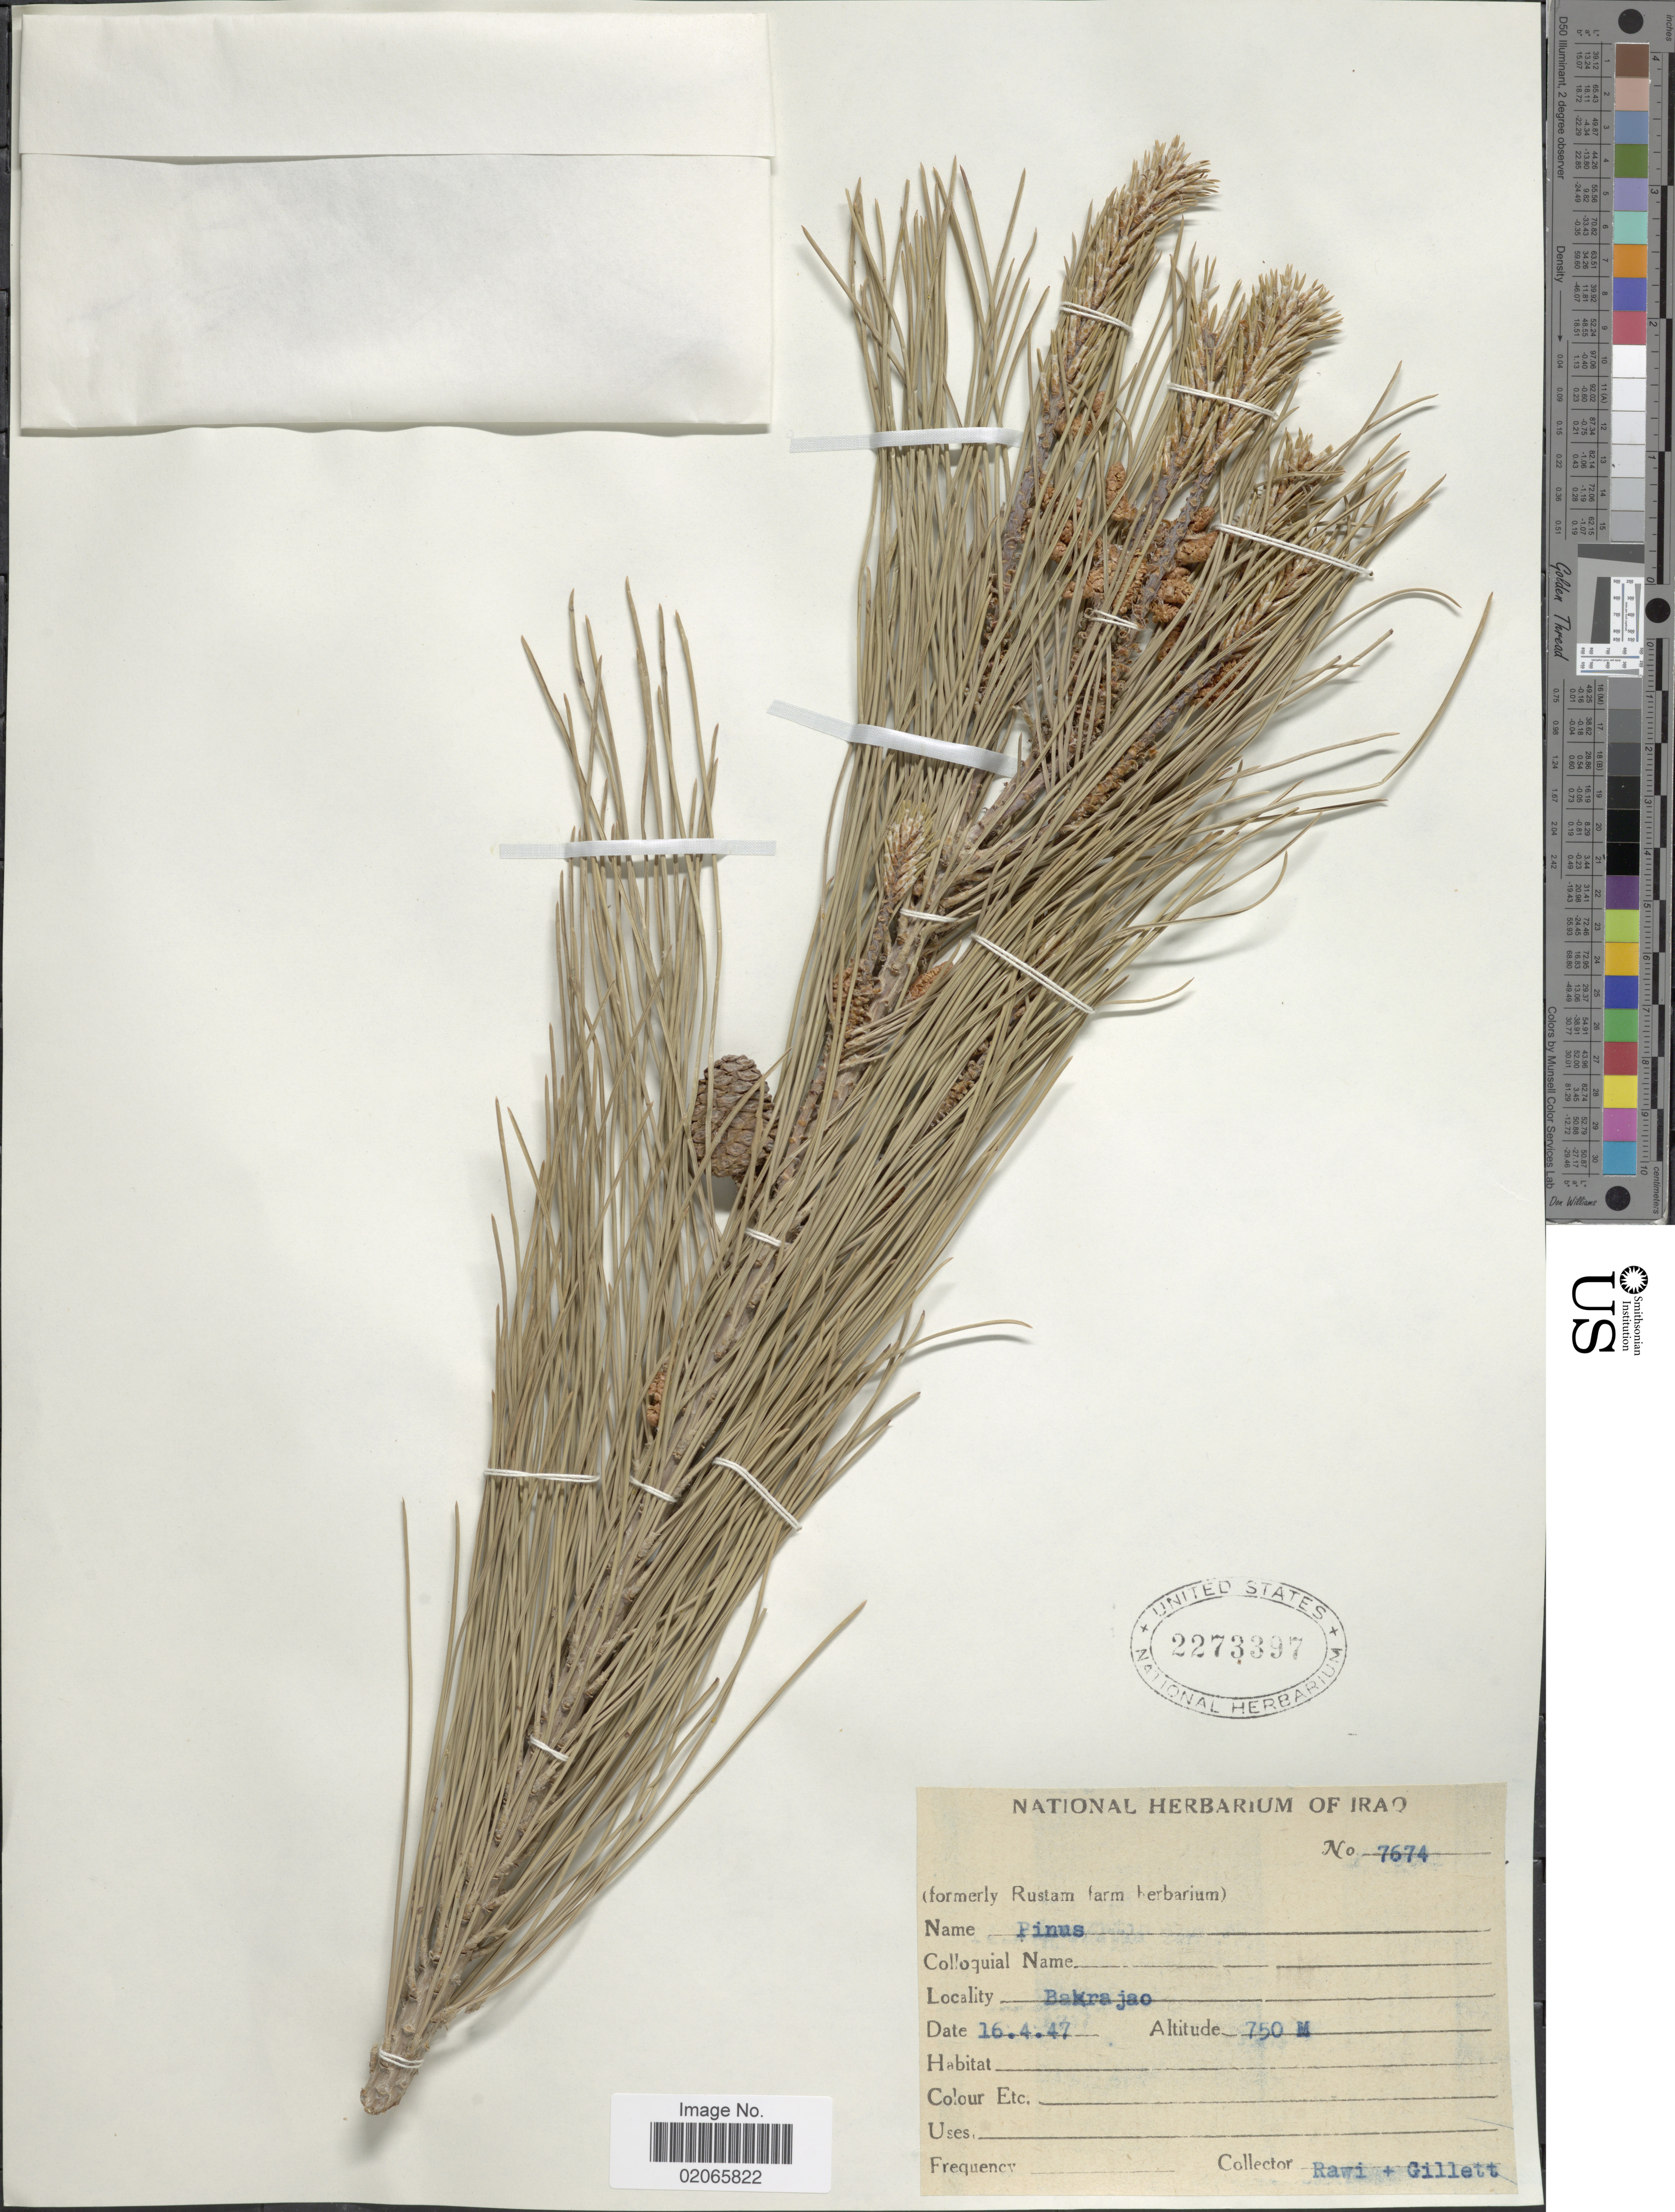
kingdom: Plantae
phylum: Tracheophyta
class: Pinopsida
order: Pinales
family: Pinaceae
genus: Pinus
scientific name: Pinus sp.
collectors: -. Rawi & Gillett, --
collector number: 7674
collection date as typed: Transcribed d/m/y: 16/4/47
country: Iraq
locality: Bakrajao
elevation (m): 750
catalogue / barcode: US 2273397